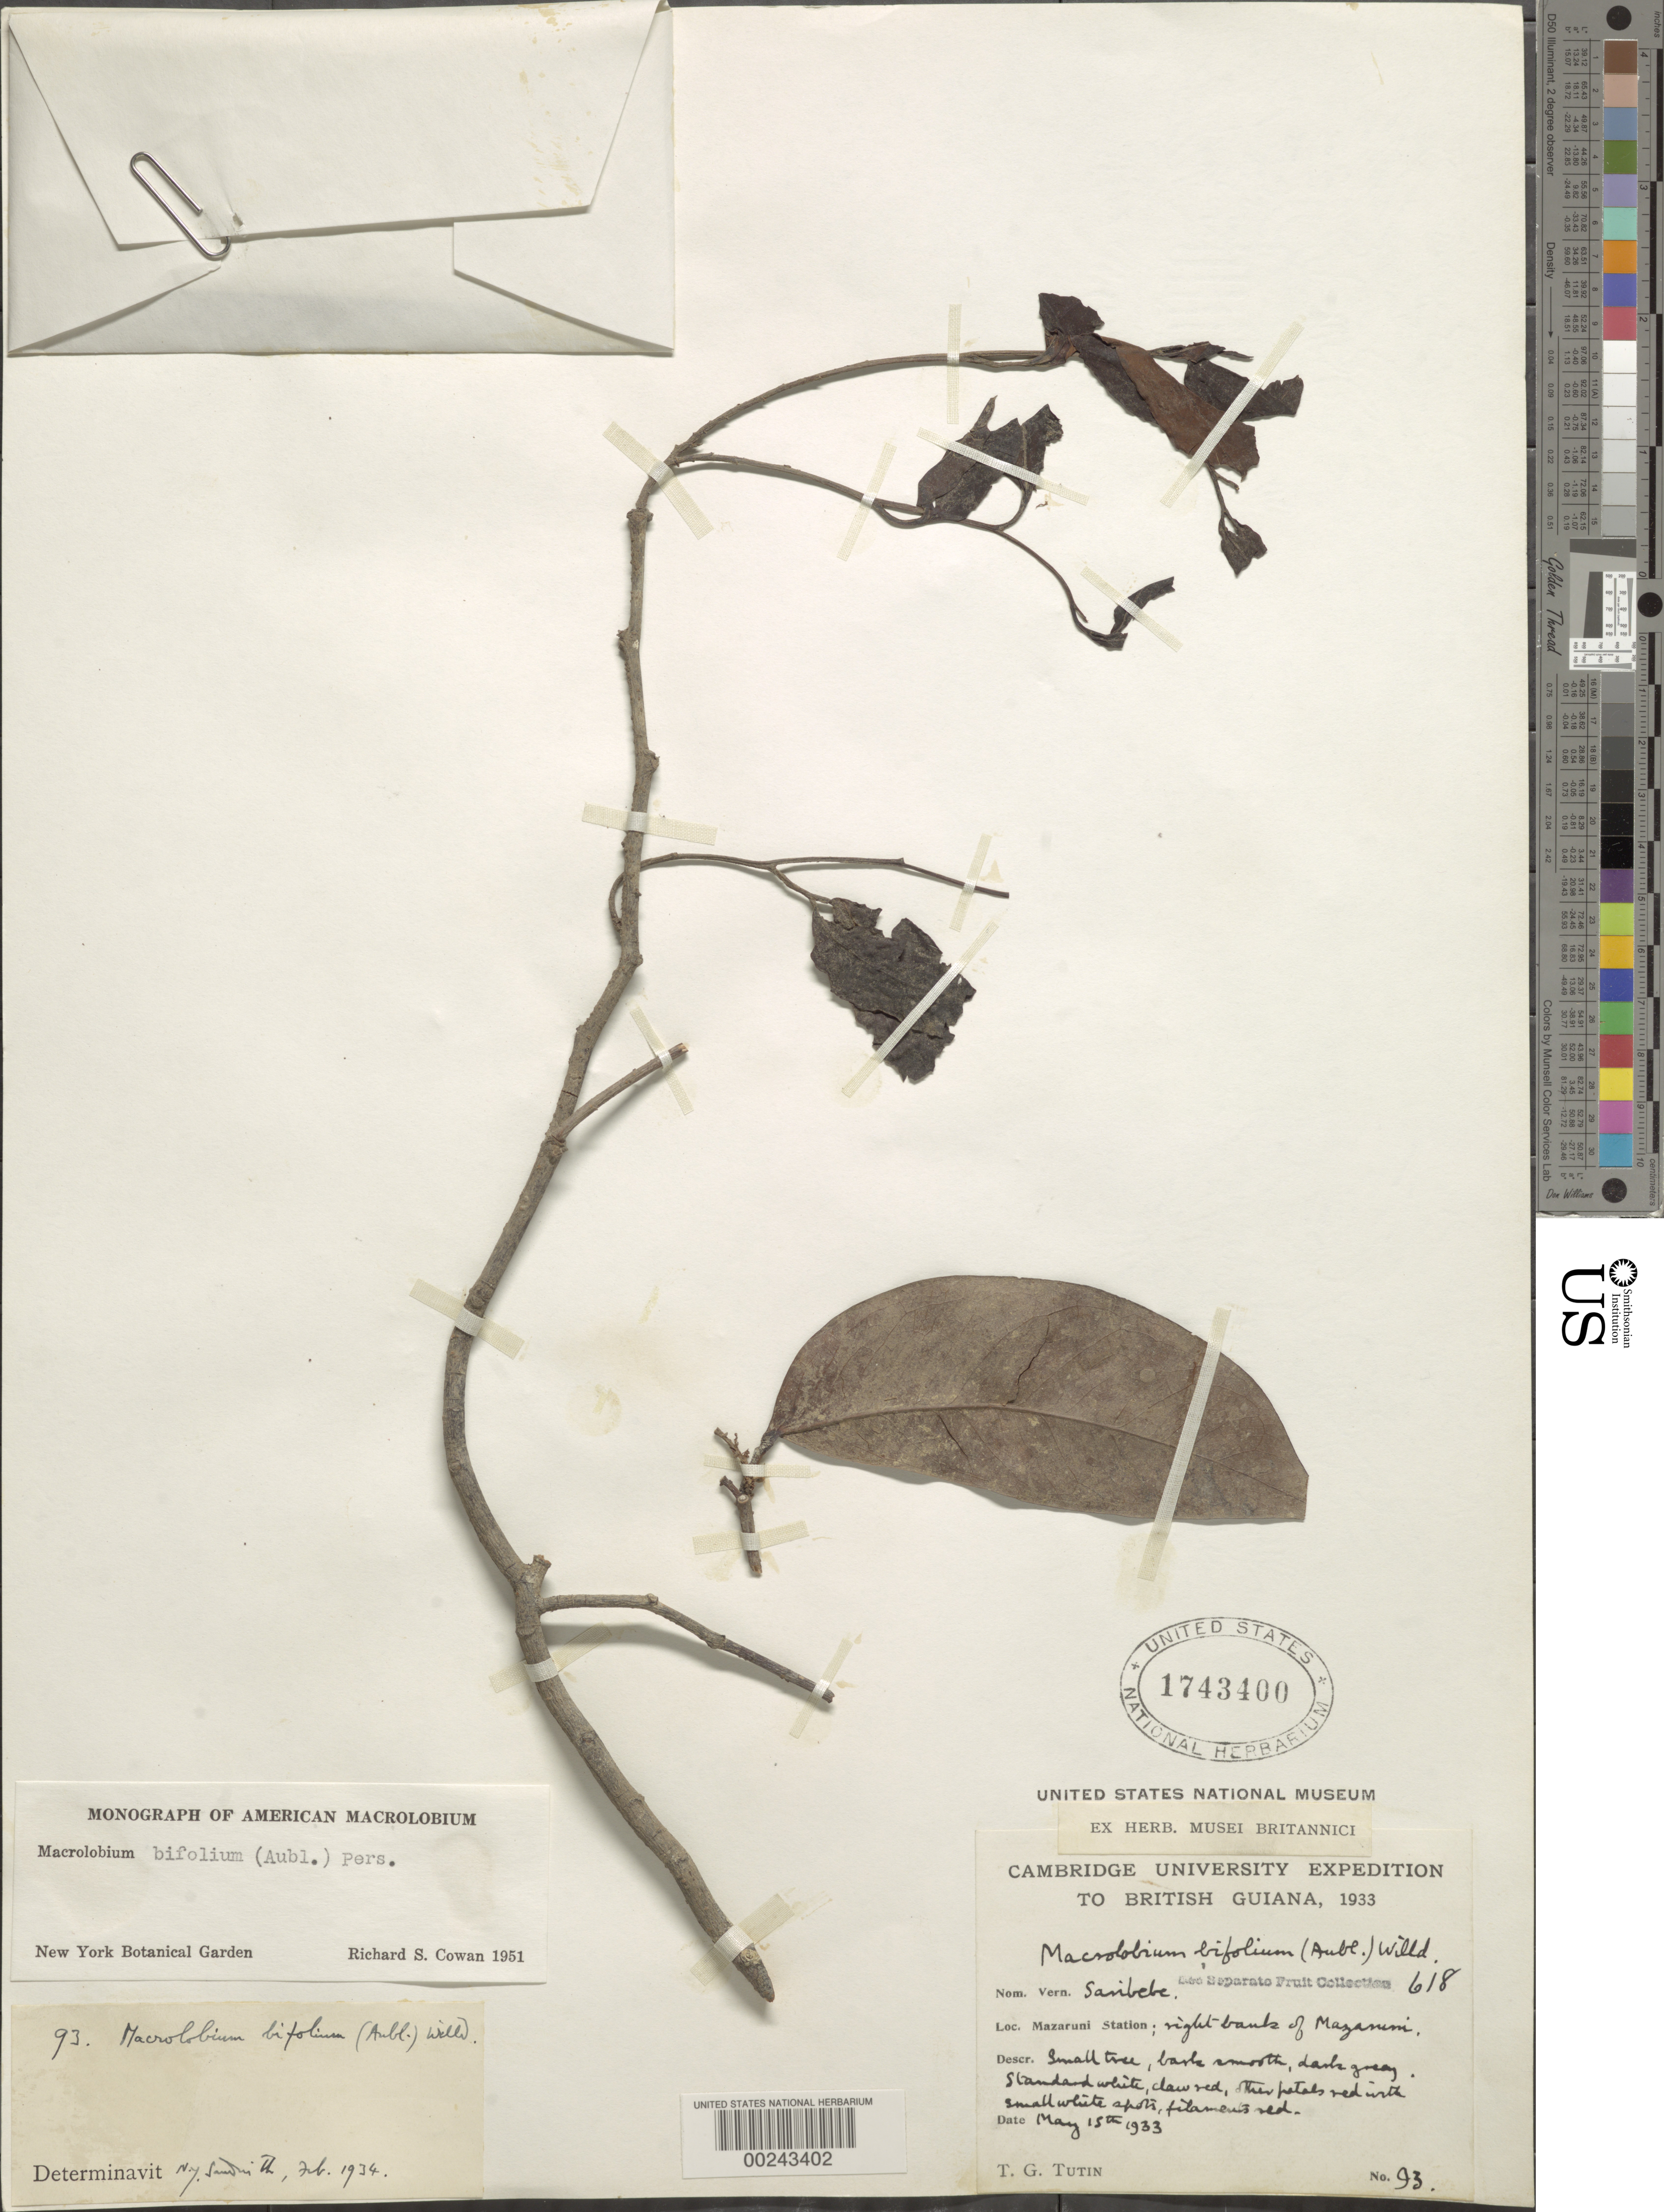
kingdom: Plantae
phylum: Tracheophyta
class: Magnoliopsida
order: Fabales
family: Fabaceae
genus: Macrolobium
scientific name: Macrolobium bifolium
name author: (Aubl.) Pers.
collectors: T. G. Tutin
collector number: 93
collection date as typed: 15 May 1933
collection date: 1933-05-15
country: Guyana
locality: Mazaruni station; right bank of mazaruni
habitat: Bank of river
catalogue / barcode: US 1743400